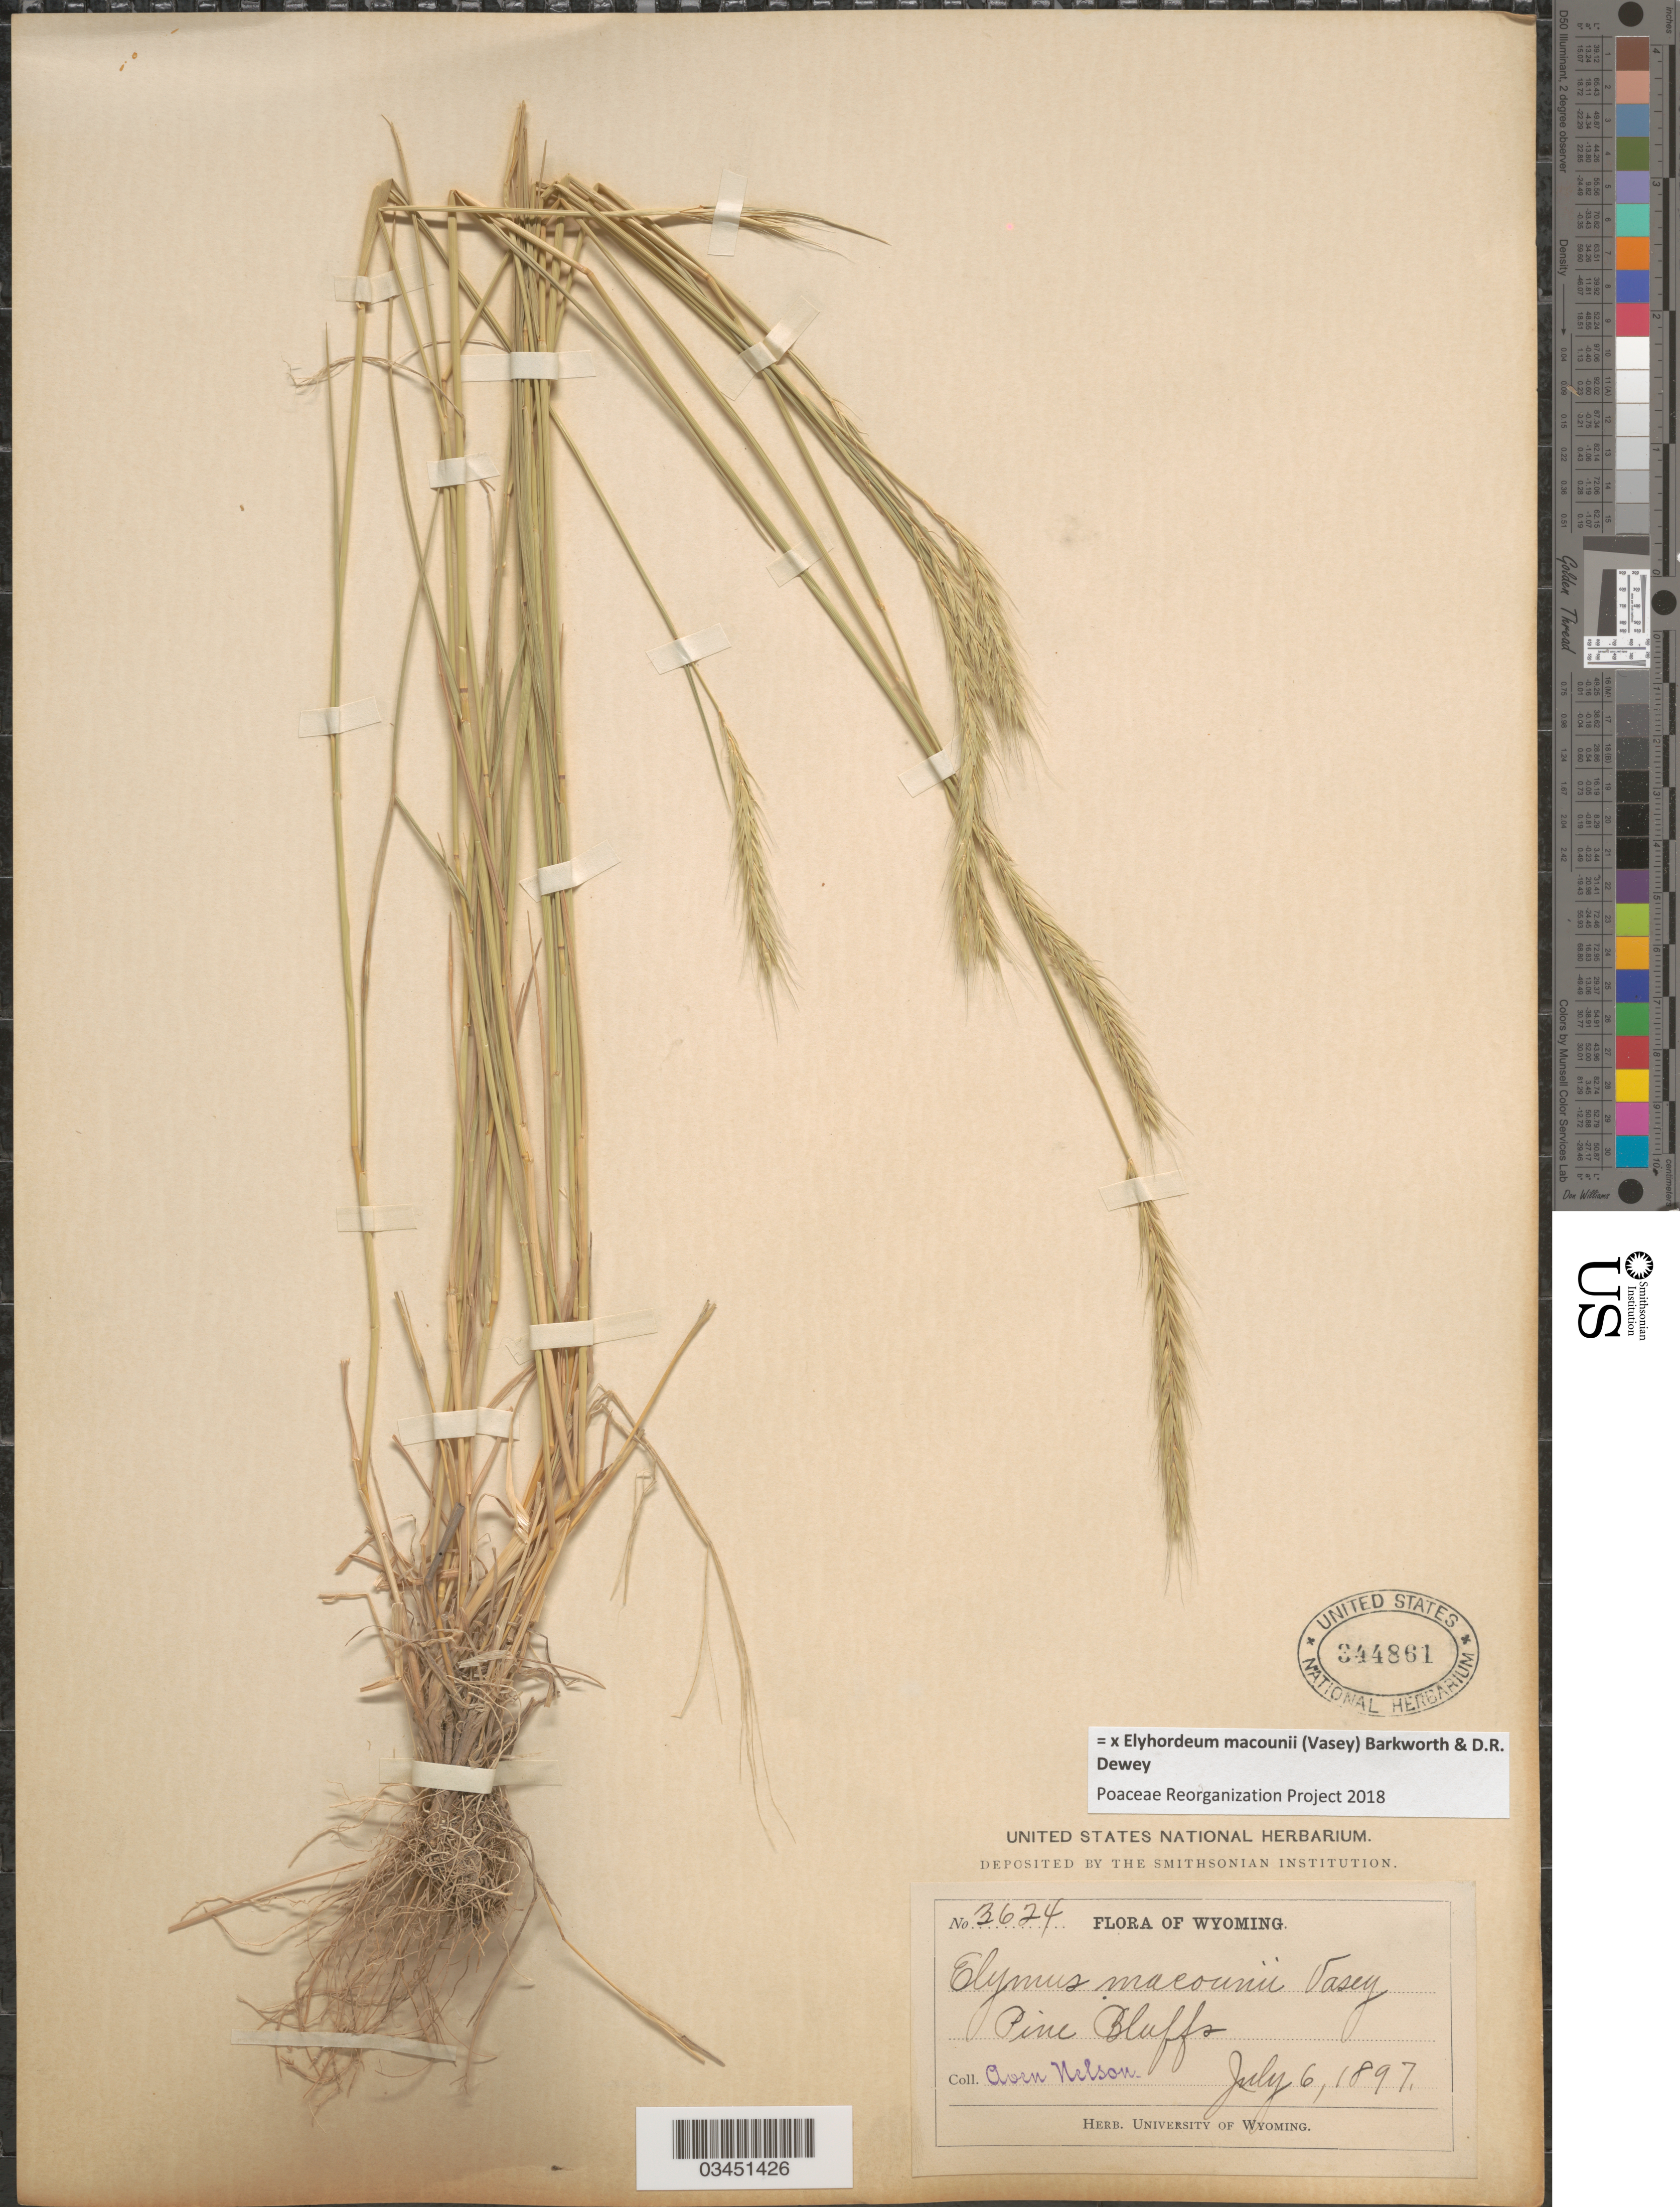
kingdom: Plantae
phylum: Tracheophyta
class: Liliopsida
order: Poales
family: Poaceae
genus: Elyhordeum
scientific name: x Elyhordeum macounii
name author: (Vasey) Barkworth & Dewey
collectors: A. Nelson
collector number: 3624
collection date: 1897-07-06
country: United States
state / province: Wyoming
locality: Pine Bluffs.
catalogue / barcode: US 344861